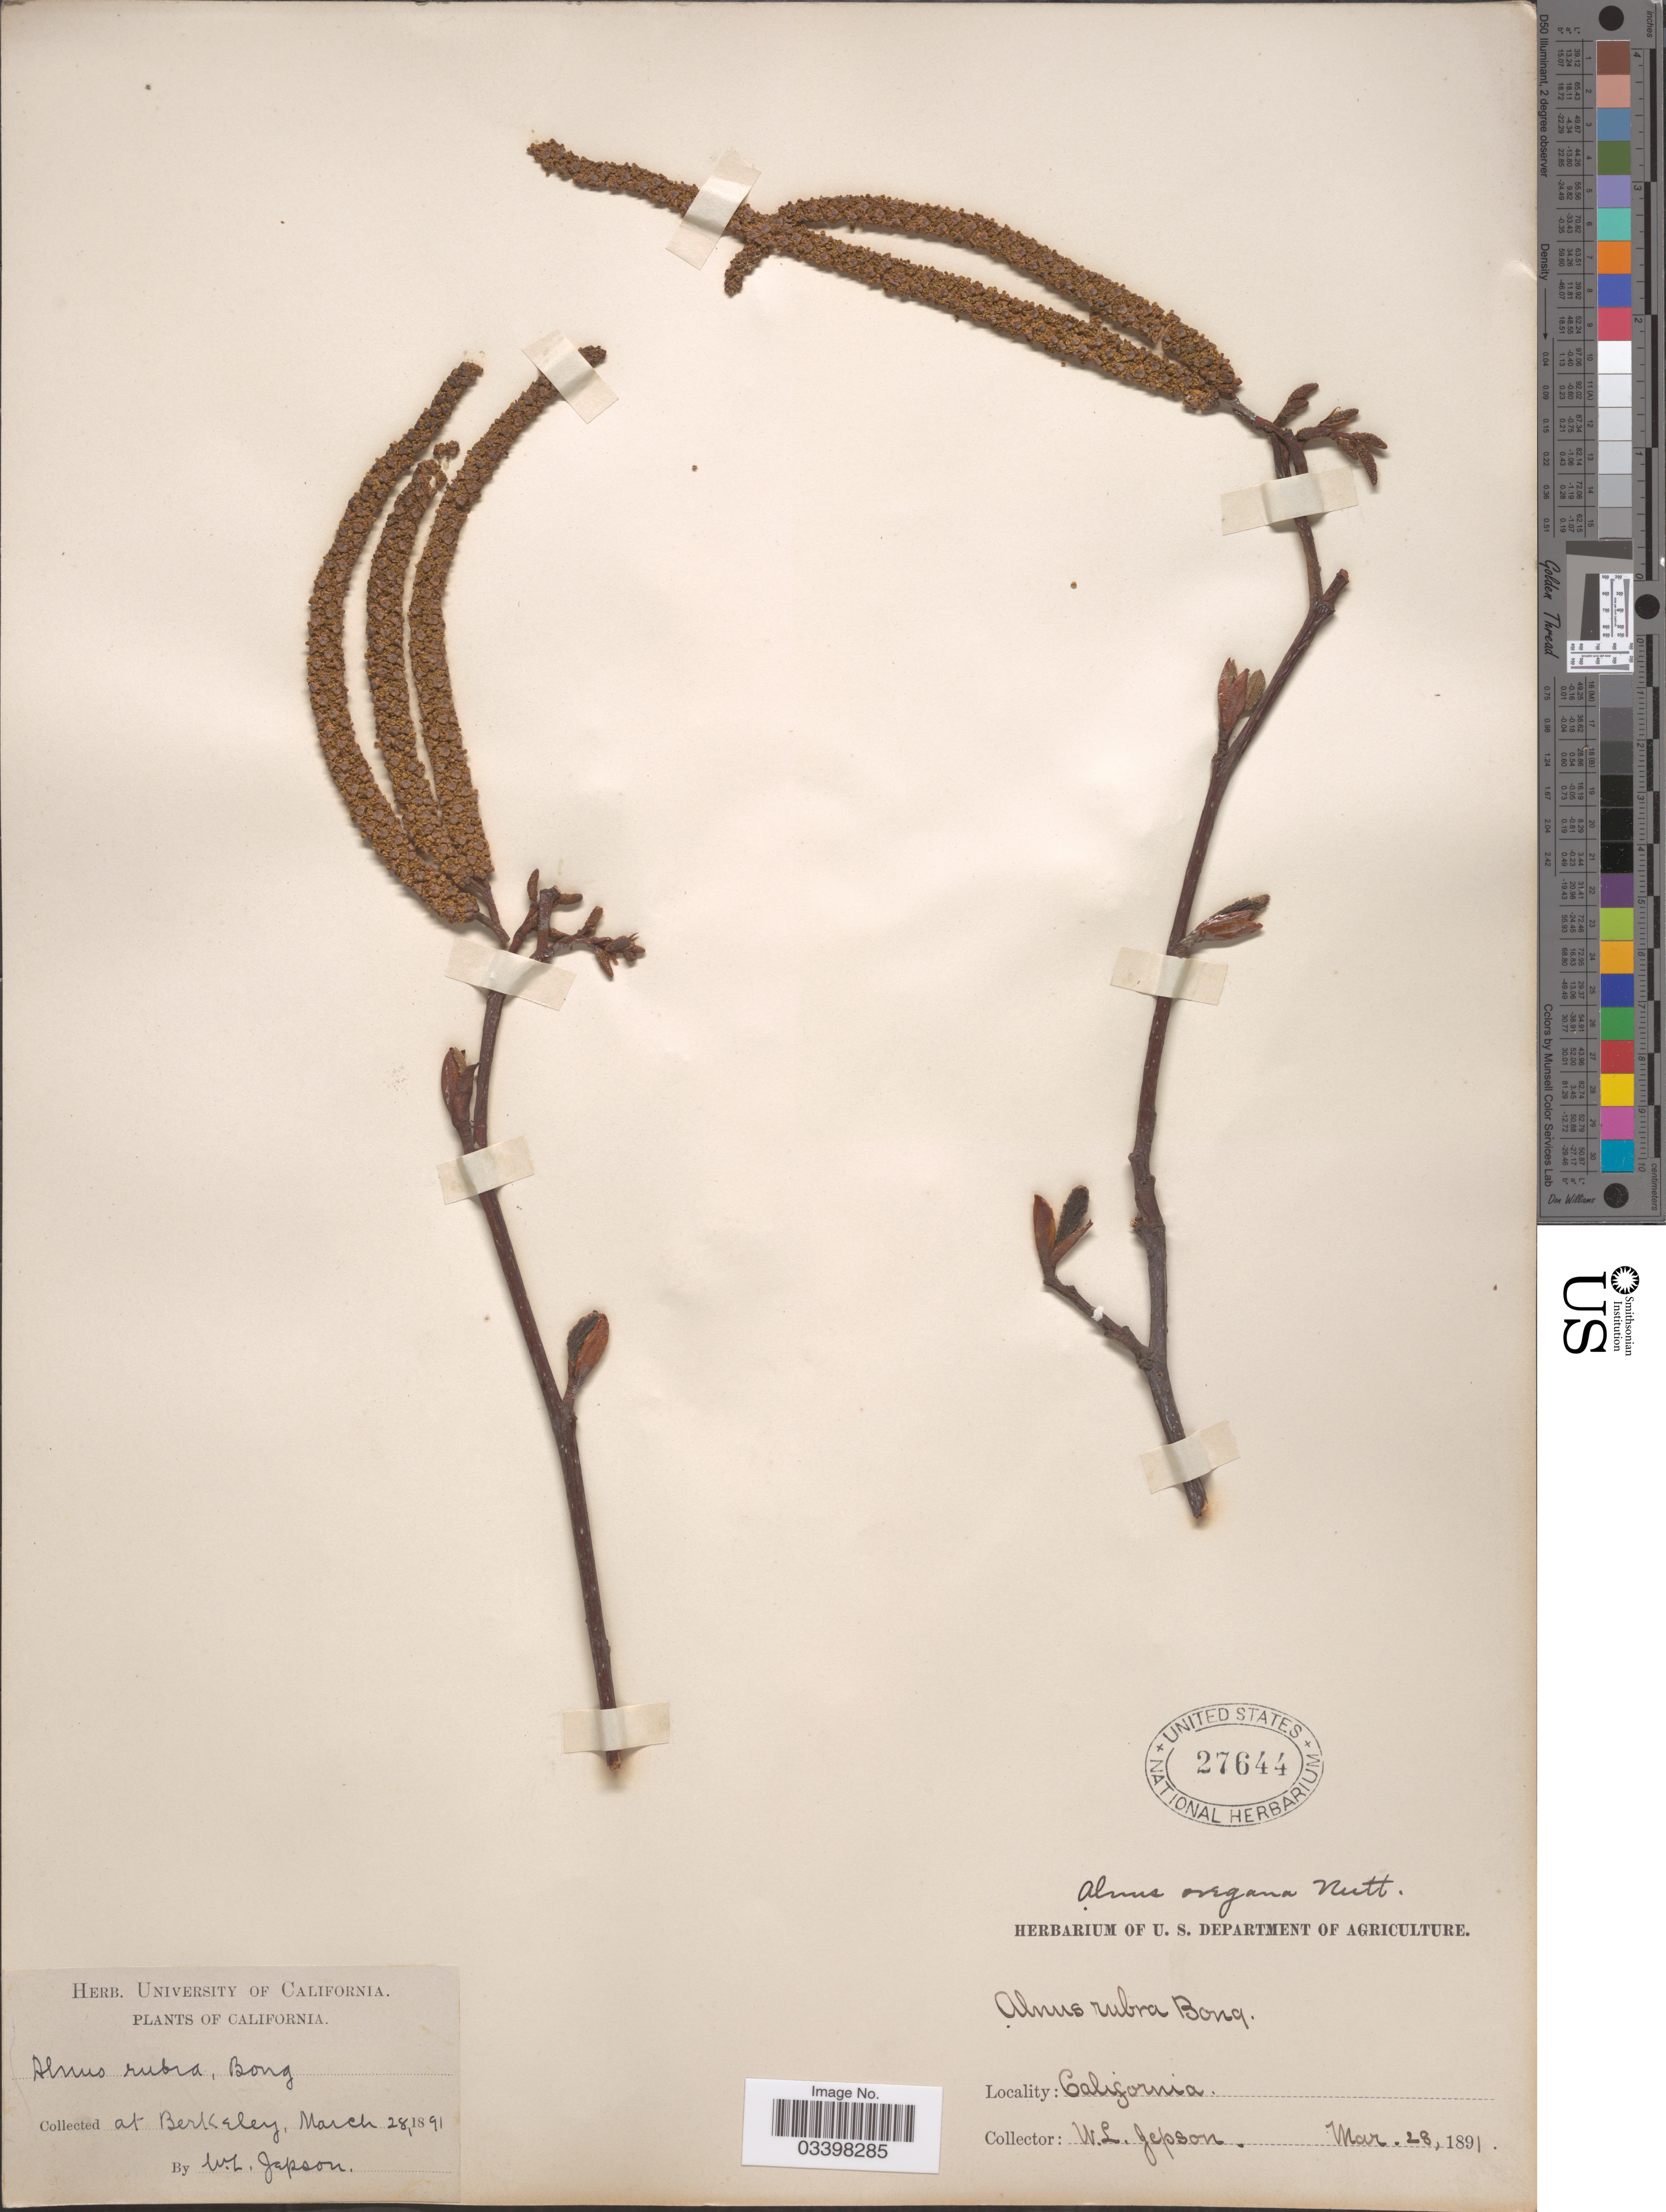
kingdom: Plantae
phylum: Tracheophyta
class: Magnoliopsida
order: Fagales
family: Betulaceae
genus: Alnus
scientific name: Alnus rubra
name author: Bong.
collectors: W. L. Jepson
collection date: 1891-03-28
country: United States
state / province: California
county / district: Alameda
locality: Berkeley.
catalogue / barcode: US 27644